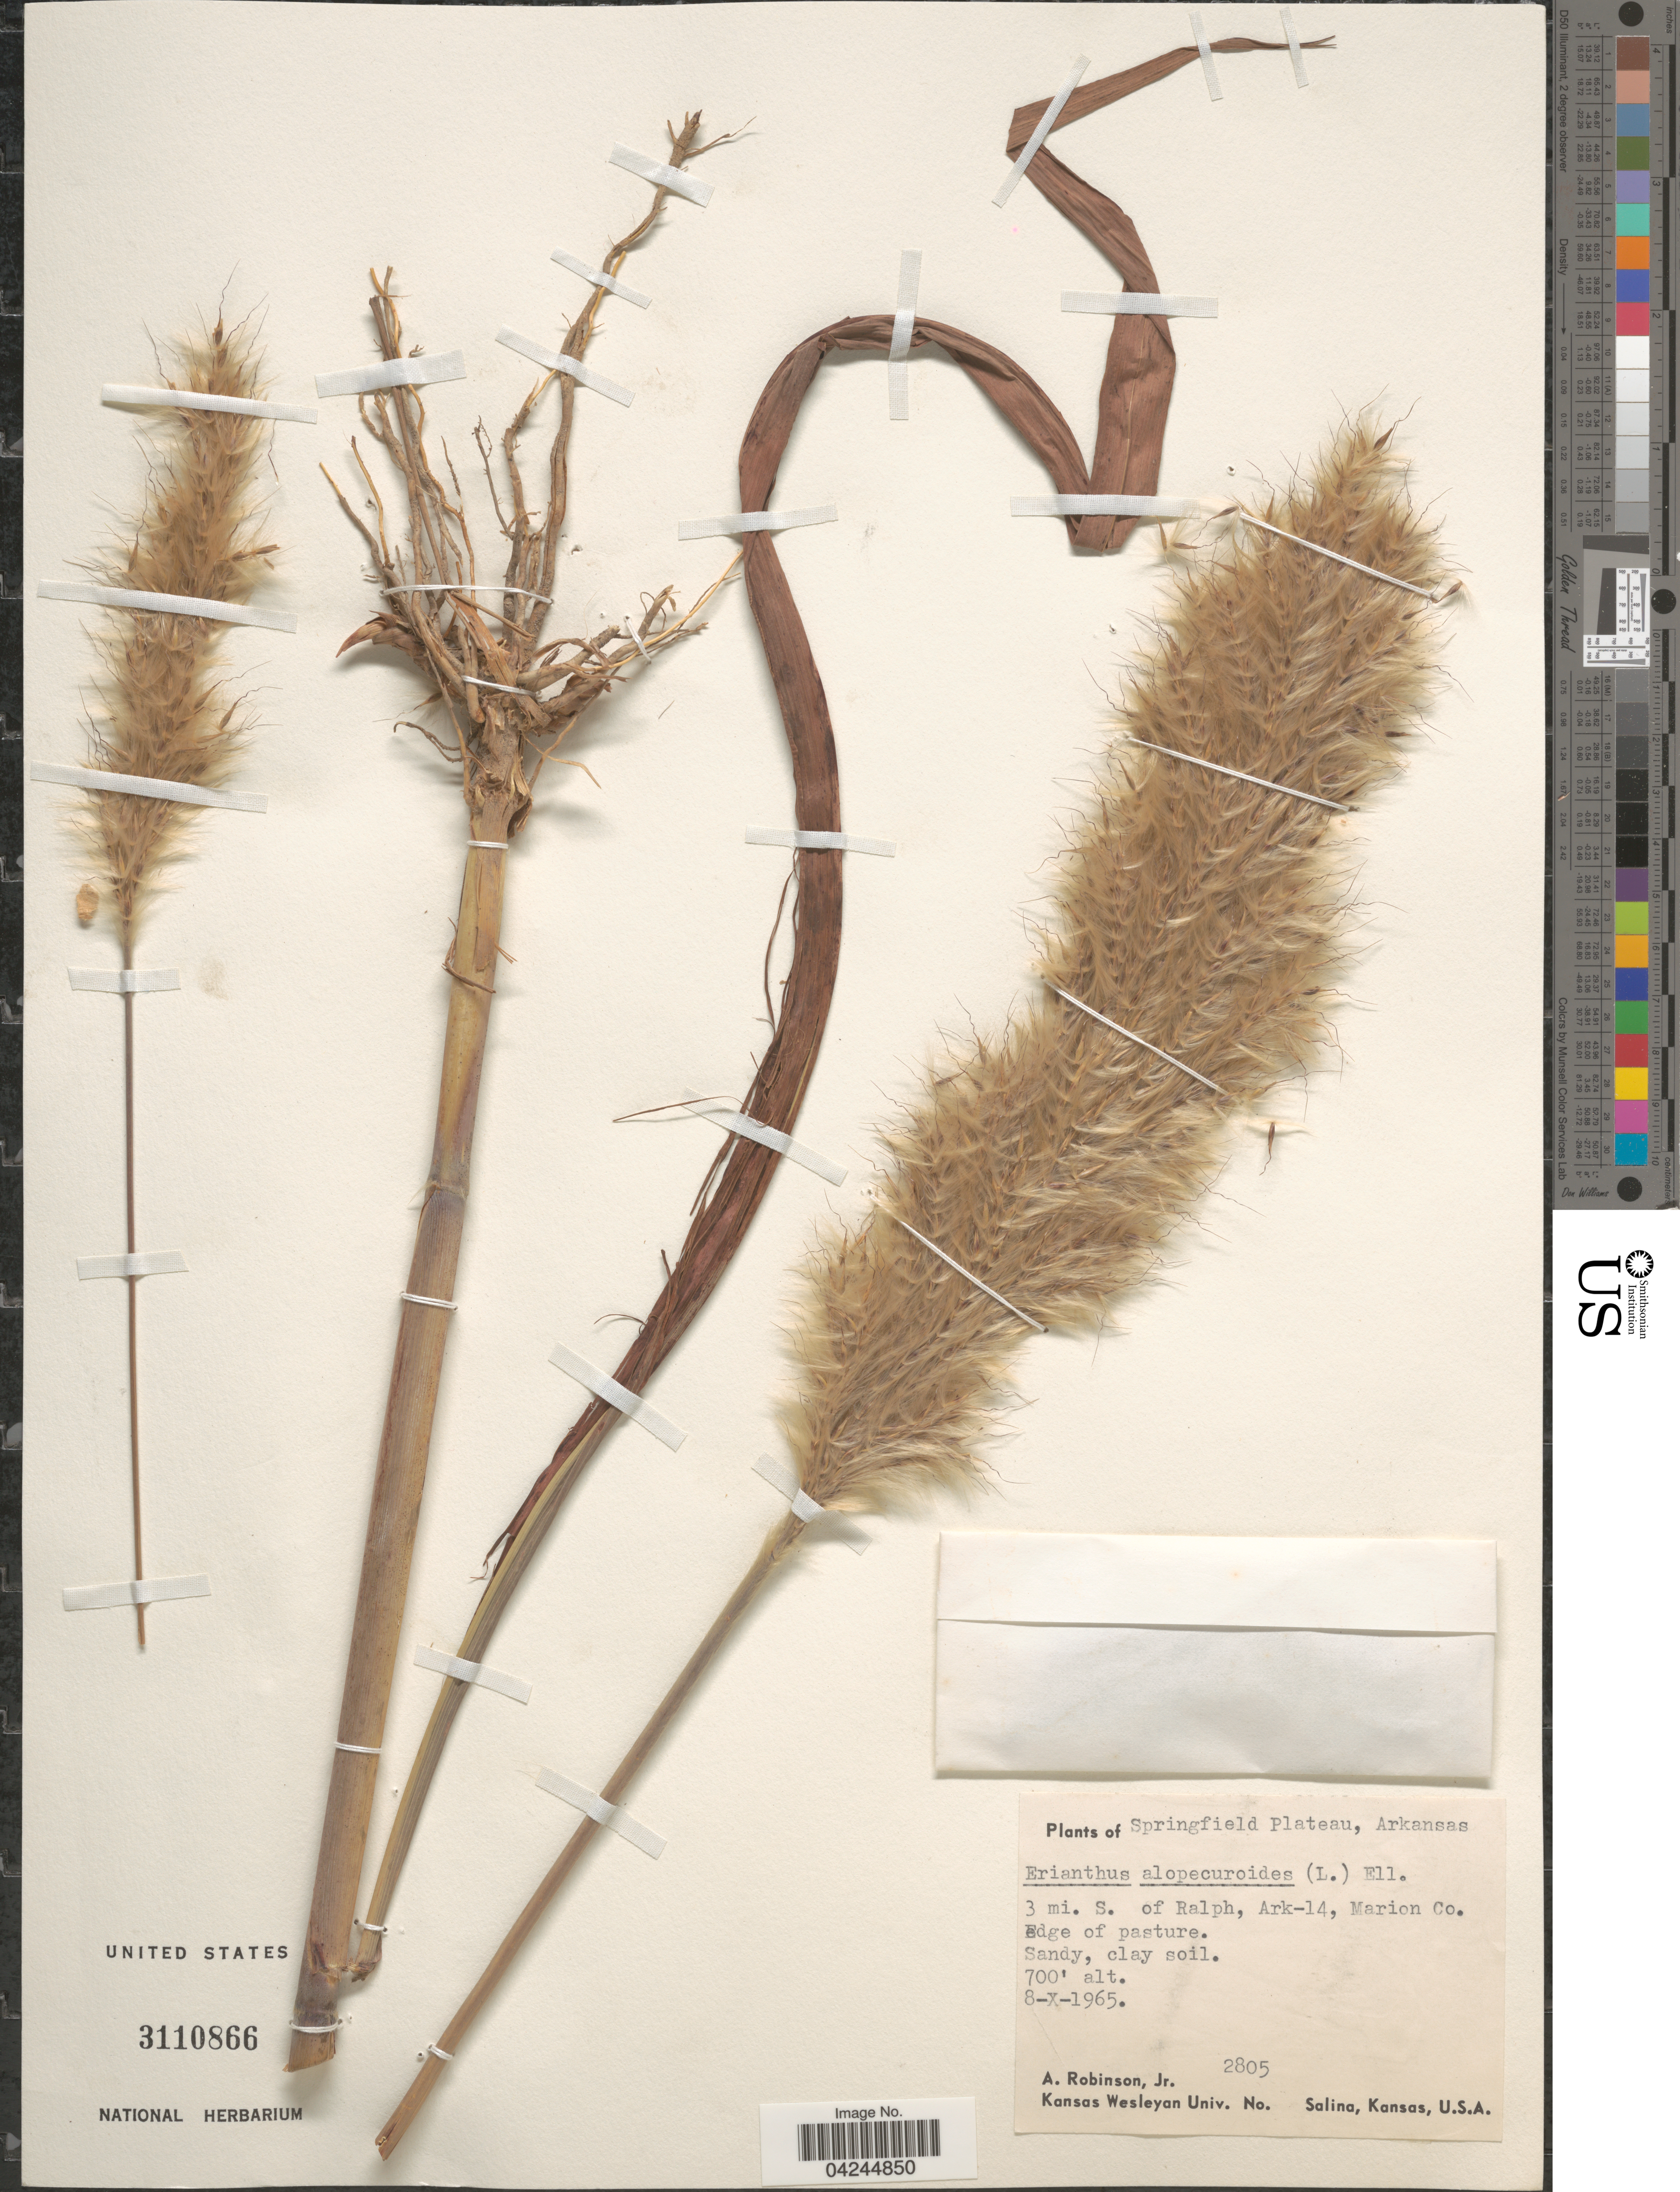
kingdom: Plantae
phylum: Tracheophyta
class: Liliopsida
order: Poales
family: Poaceae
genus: Erianthus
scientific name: Erianthus alopecuroides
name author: Elliott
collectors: A. Robinson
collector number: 2805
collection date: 1965-10-08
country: United States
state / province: Arkansas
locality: Springfield Plateau. 3 mi. S. of Ralph, Ark-14, Marion Co. Edge of pasture.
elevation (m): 213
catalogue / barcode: US 3110866